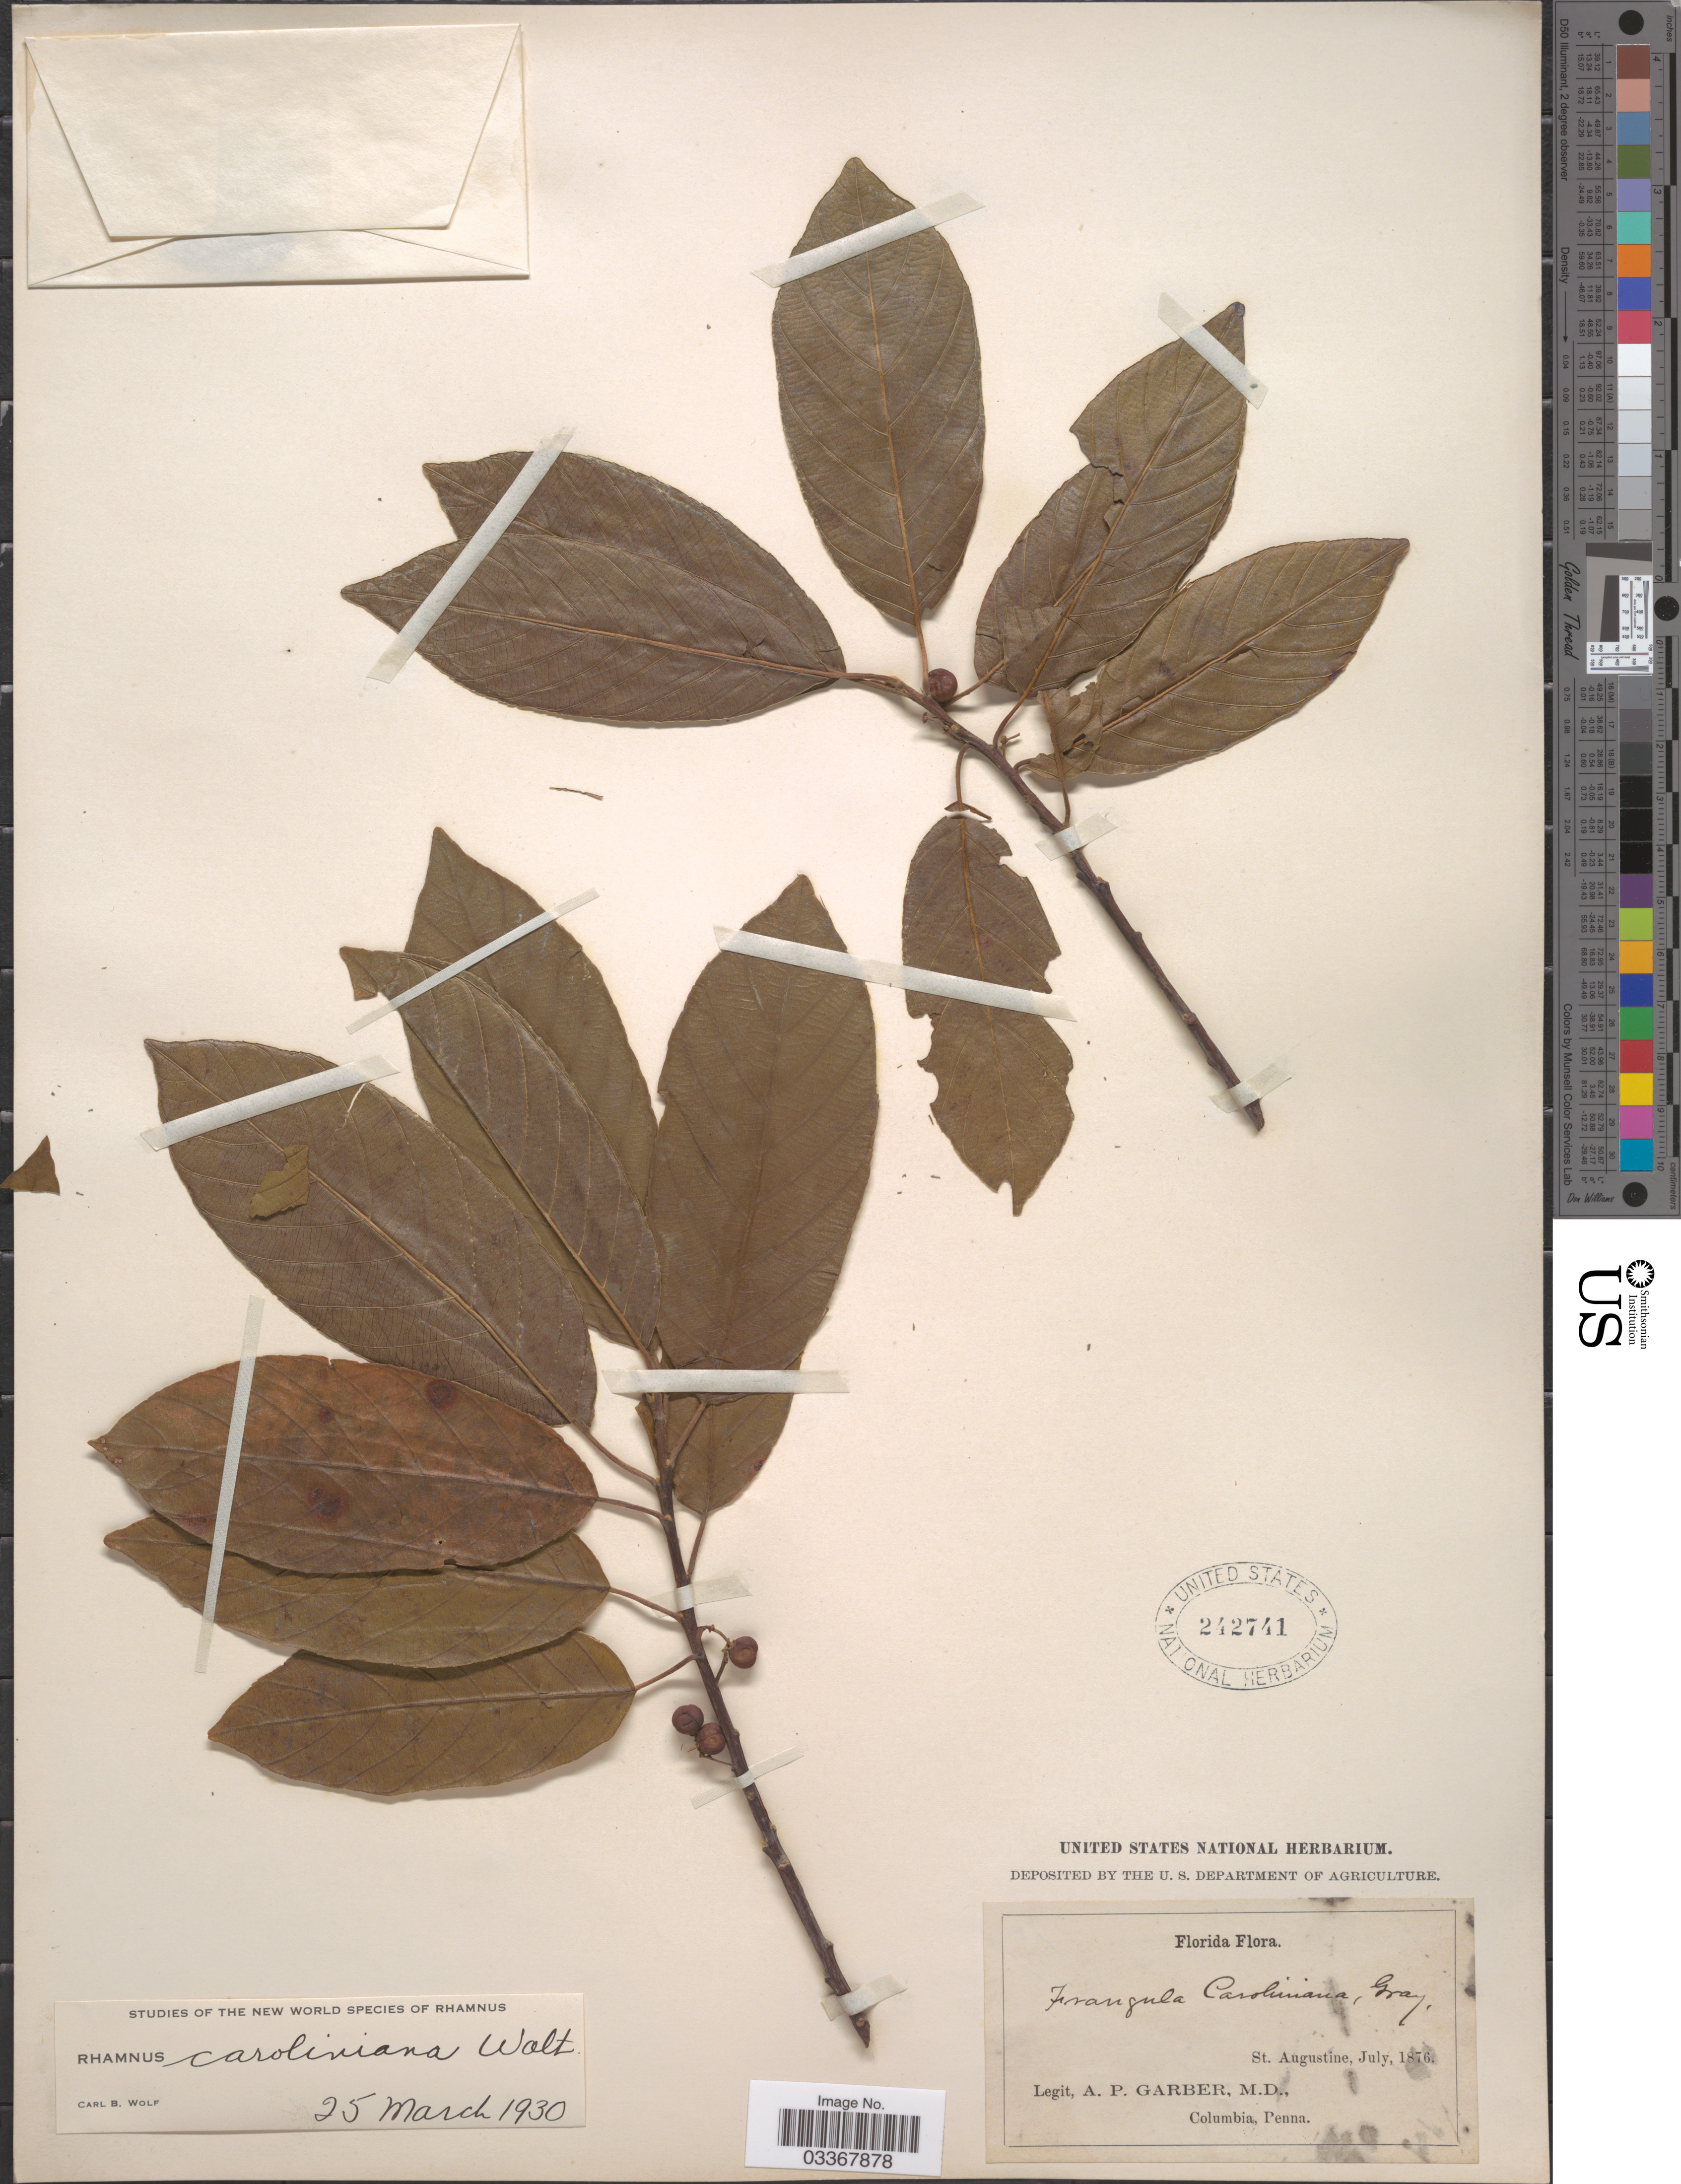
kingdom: Plantae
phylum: Tracheophyta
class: Magnoliopsida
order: Rosales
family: Rhamnaceae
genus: Frangula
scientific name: Frangula caroliniana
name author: (Walter) A. Gray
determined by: Strong, Mark T., (BOT), Smithsonian Institution - National Museum of Natural History (UNITED STATES)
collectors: A. P. Garber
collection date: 1876-07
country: United States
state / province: Florida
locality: St. Augustine.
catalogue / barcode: US 242741